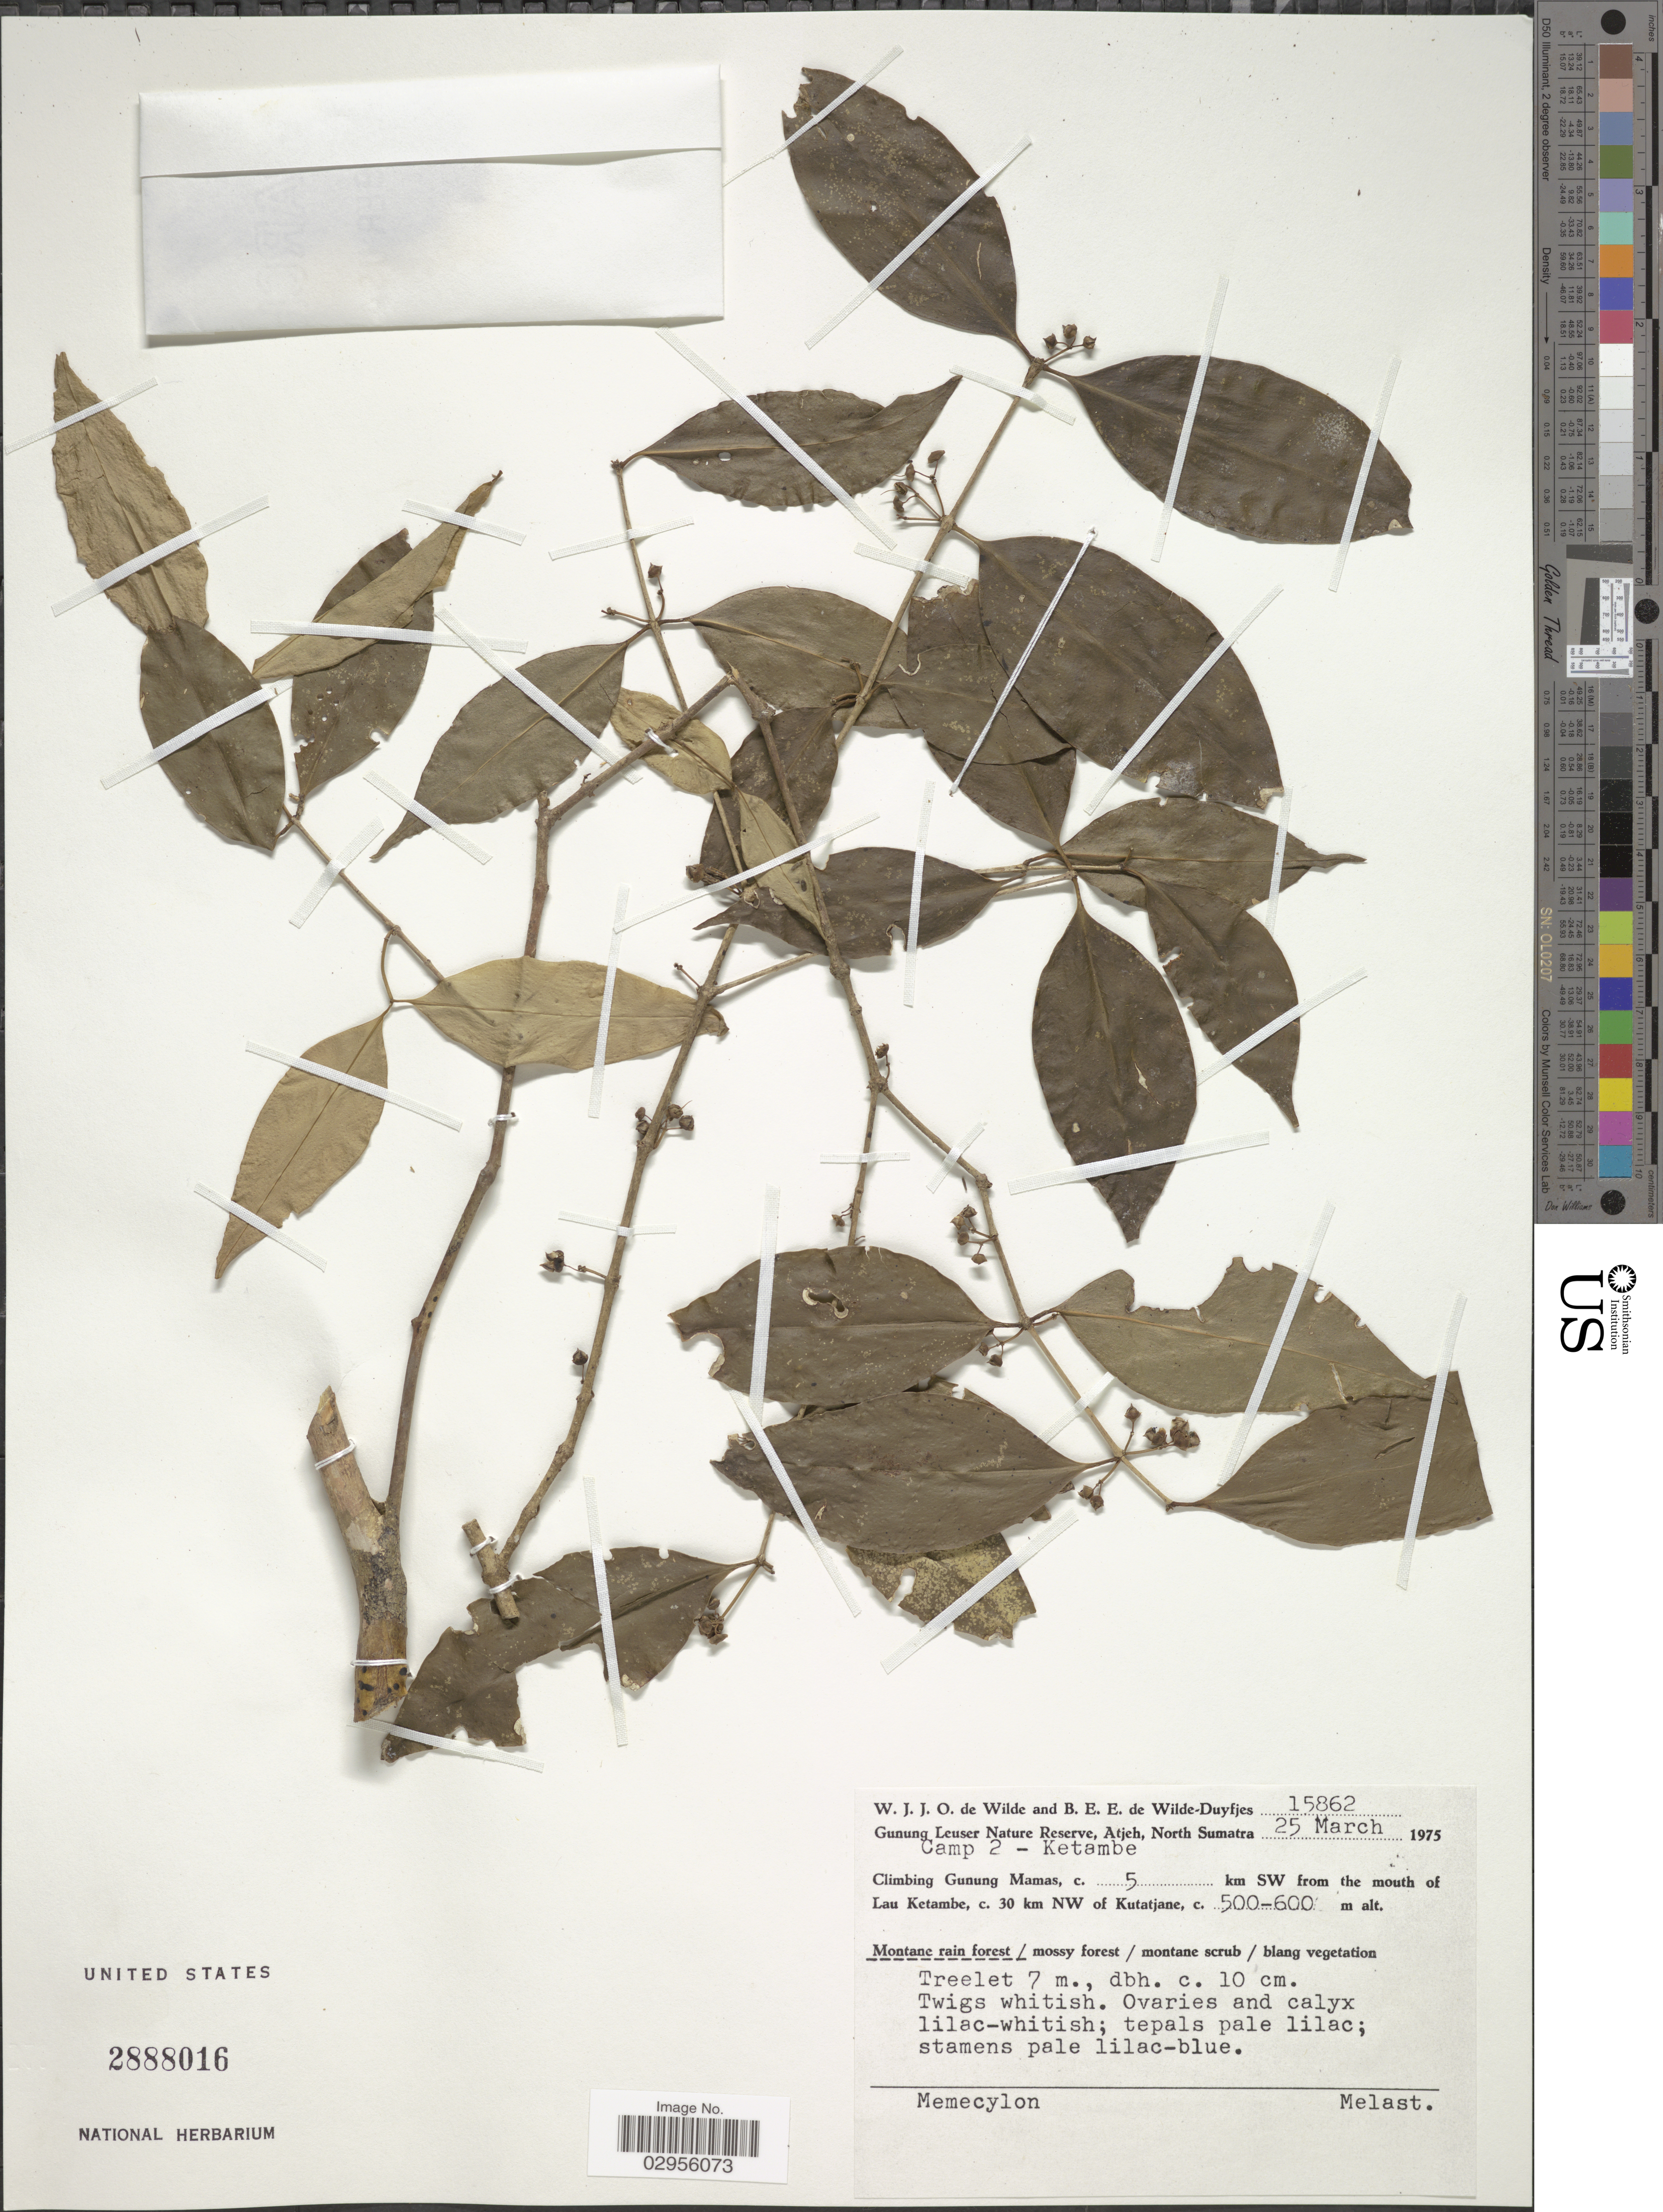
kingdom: Plantae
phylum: Tracheophyta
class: Magnoliopsida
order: Myrtales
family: Melastomataceae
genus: Memecylon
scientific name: Memecylon sp.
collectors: W. J. de Wilde & B. E. de Wilde-Duyfjes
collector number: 15862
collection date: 1975-03-25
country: Indonesia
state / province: Sumatra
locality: Gunung Leuser Nature Reserve, Atjeh, North Sumatra. Camp 2 - Ketambe. Climbing Gunung Mamas, c. 5 km SW from the mouth of Lau Ketambe, c. 30 km NW of Kutatjane.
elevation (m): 500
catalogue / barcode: US 2888016